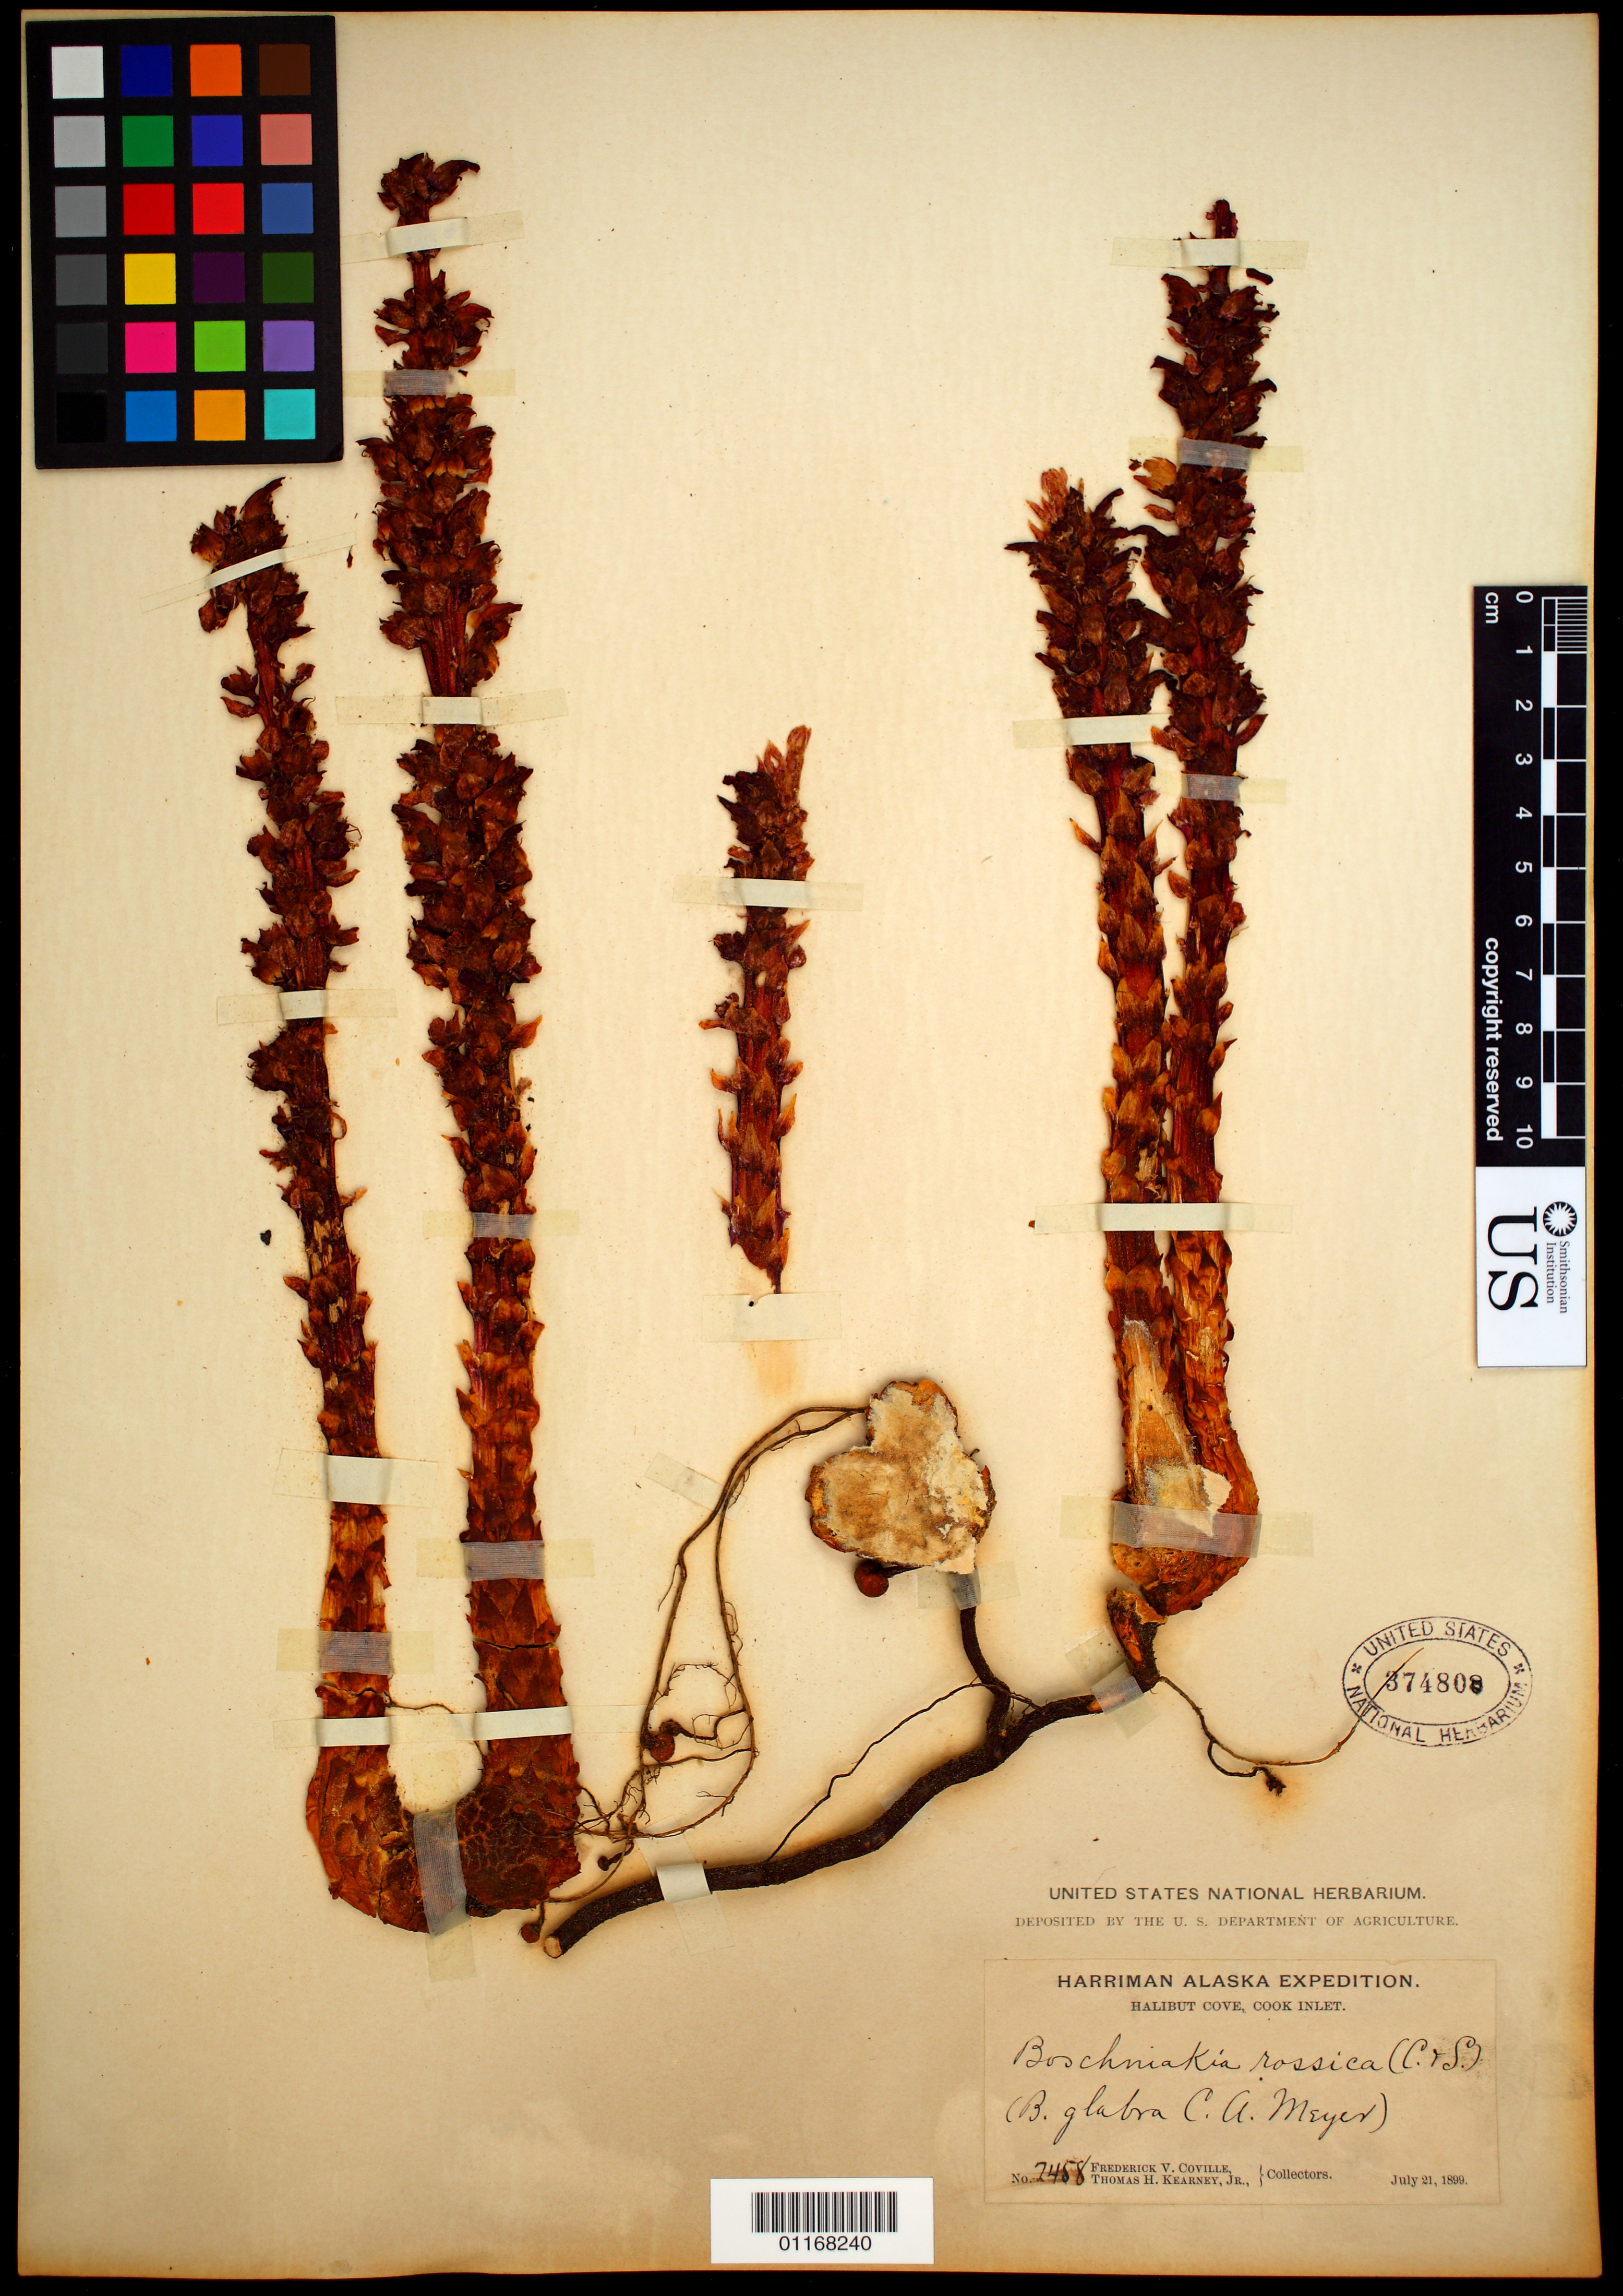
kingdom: Plantae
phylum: Tracheophyta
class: Magnoliopsida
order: Lamiales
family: Orobanchaceae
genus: Boschniakia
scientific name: Boschniakia rossica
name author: (Cham. & Schltdl.) B. Fedtsch.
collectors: F. V. Coville & T. H. Kearney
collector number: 2458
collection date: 1899-07-21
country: United States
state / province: Alaska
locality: Halibut Cove, Cook Inlet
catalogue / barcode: US 374808